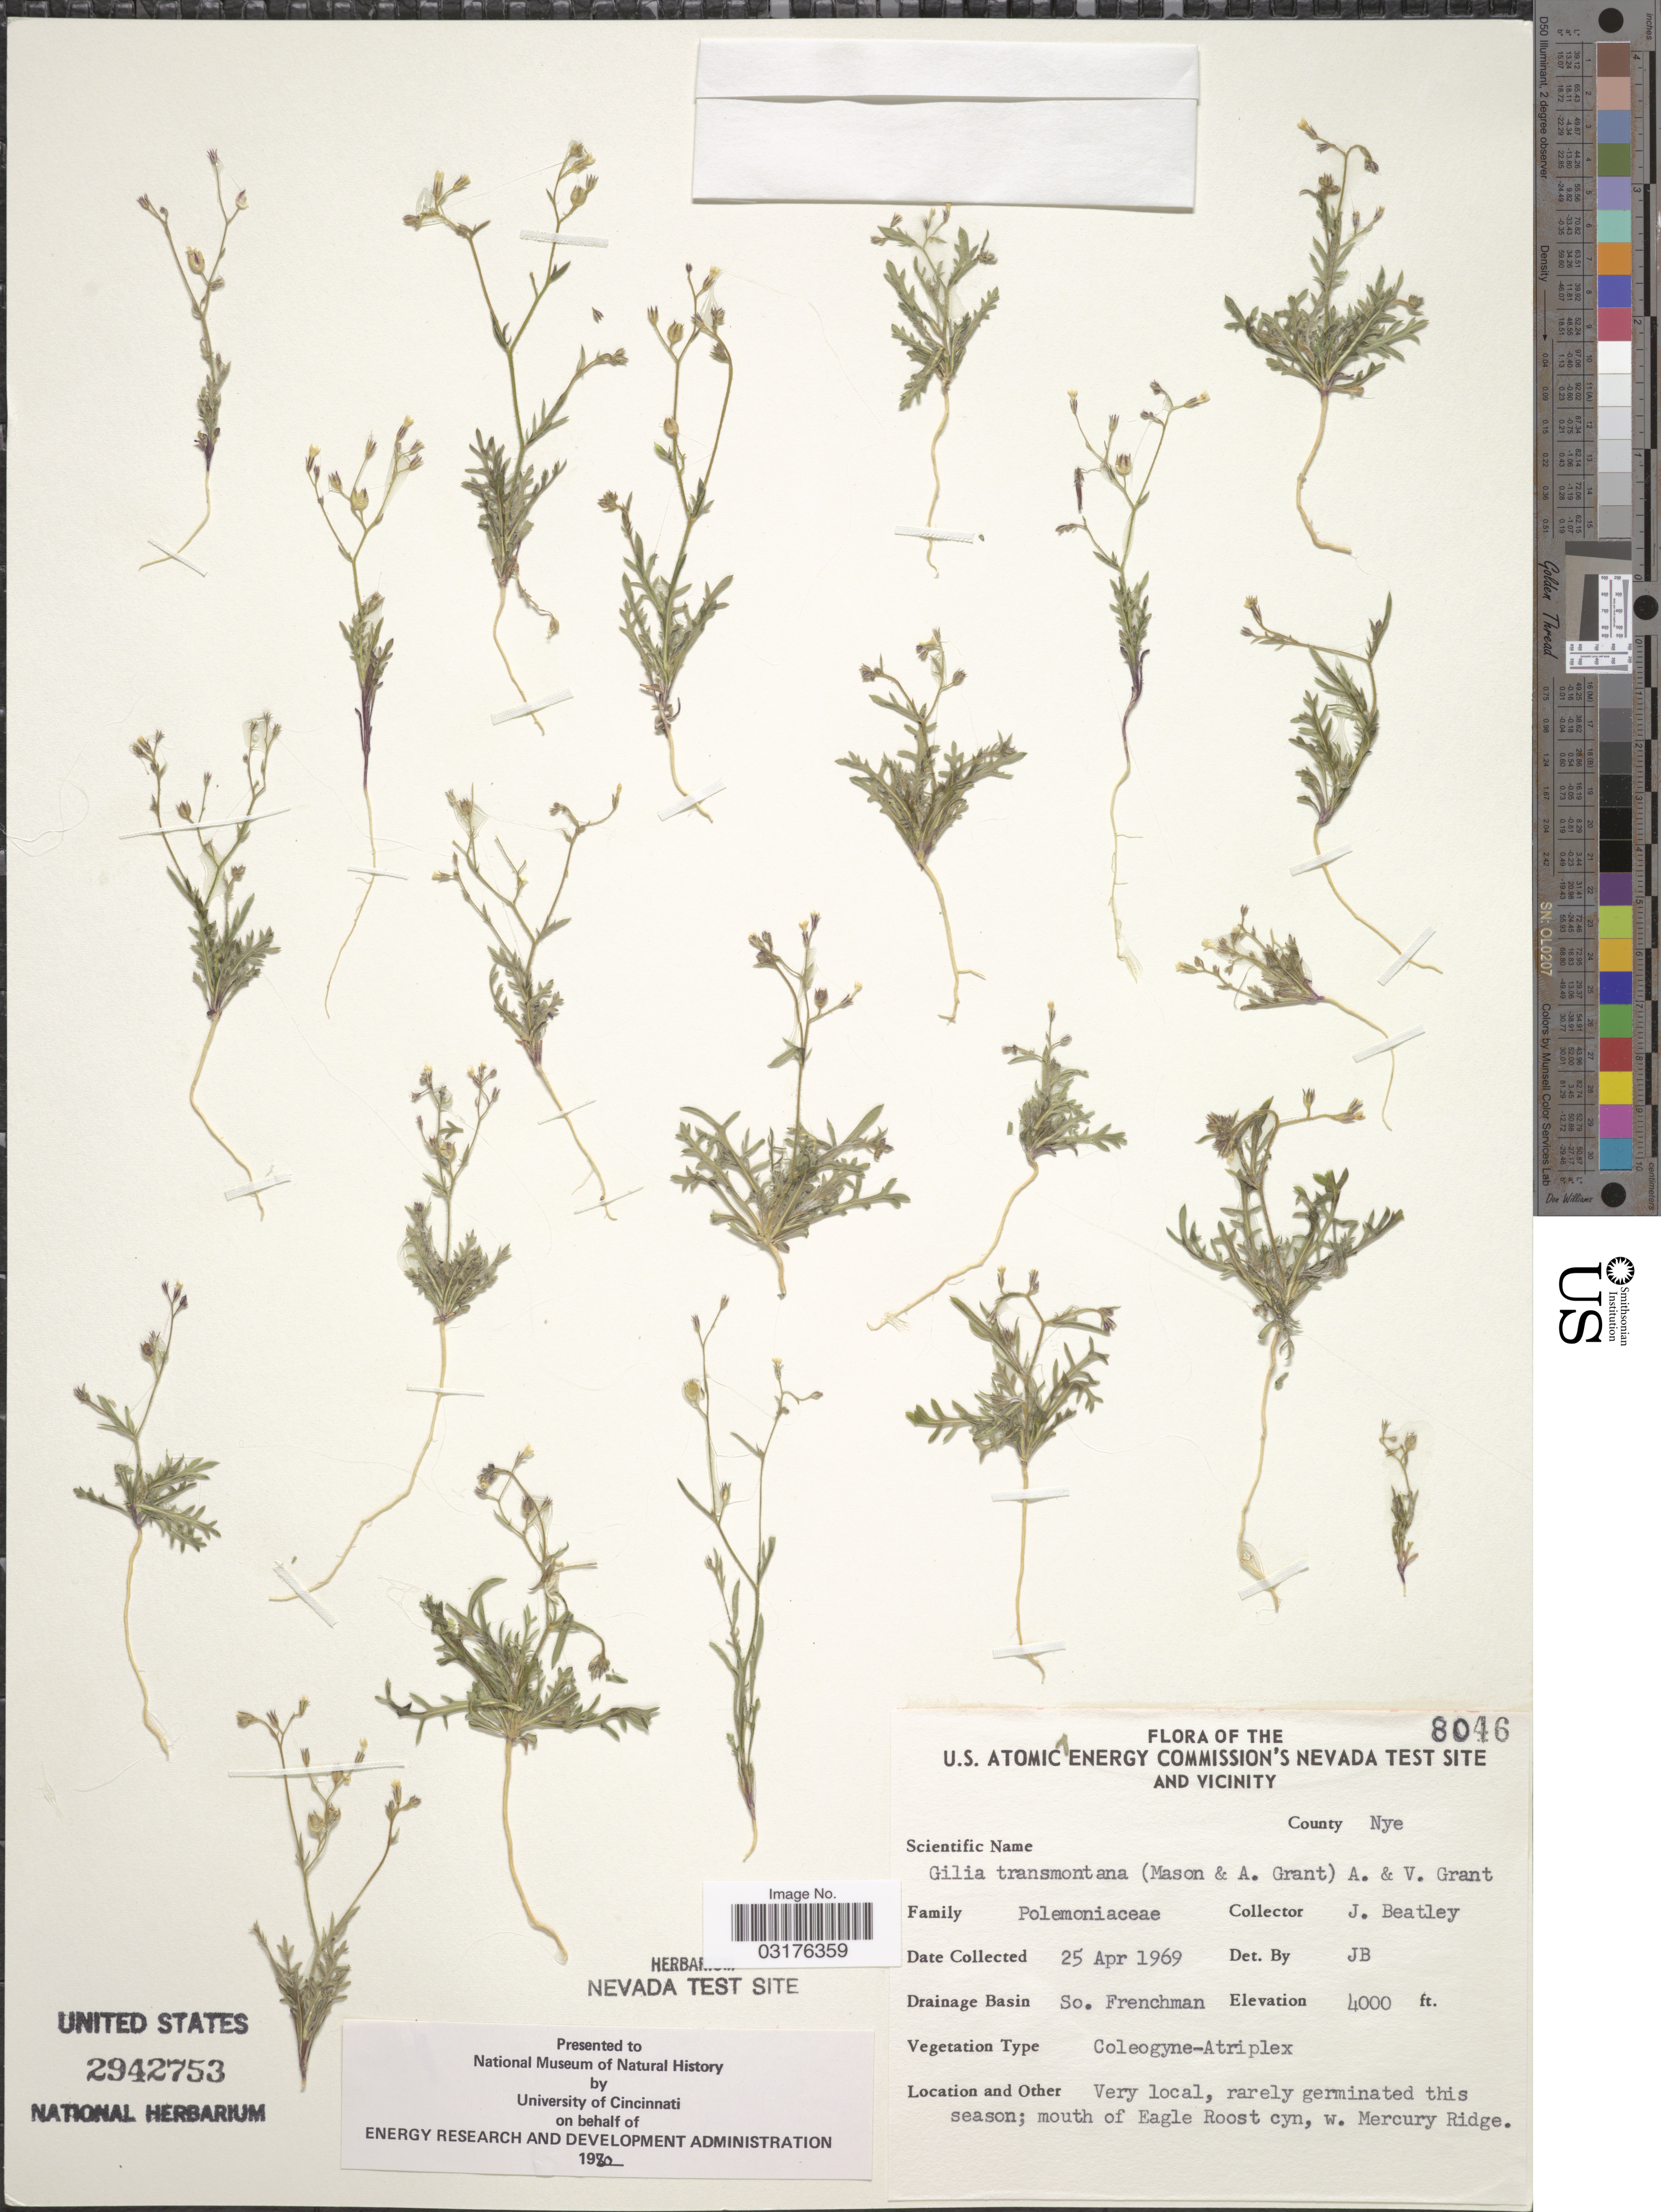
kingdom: Plantae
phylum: Tracheophyta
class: Magnoliopsida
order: Ericales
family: Polemoniaceae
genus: Gilia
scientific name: Gilia transmontana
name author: (H. Mason & A.D. Grant) A.D. Grant & V.E. Grant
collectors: J. C. Beatley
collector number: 8046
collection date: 1969-04-25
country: United States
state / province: Nevada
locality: U.S. Atomic Energy Commission's Nevada Test Site and Vicinity, County Nye, Drainage Basin So. Frenchman, Very local, rarely germinated this season; mouth of Eagle Roost cyn, w. Mercury Ridge.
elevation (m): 1219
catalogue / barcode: US 2942753